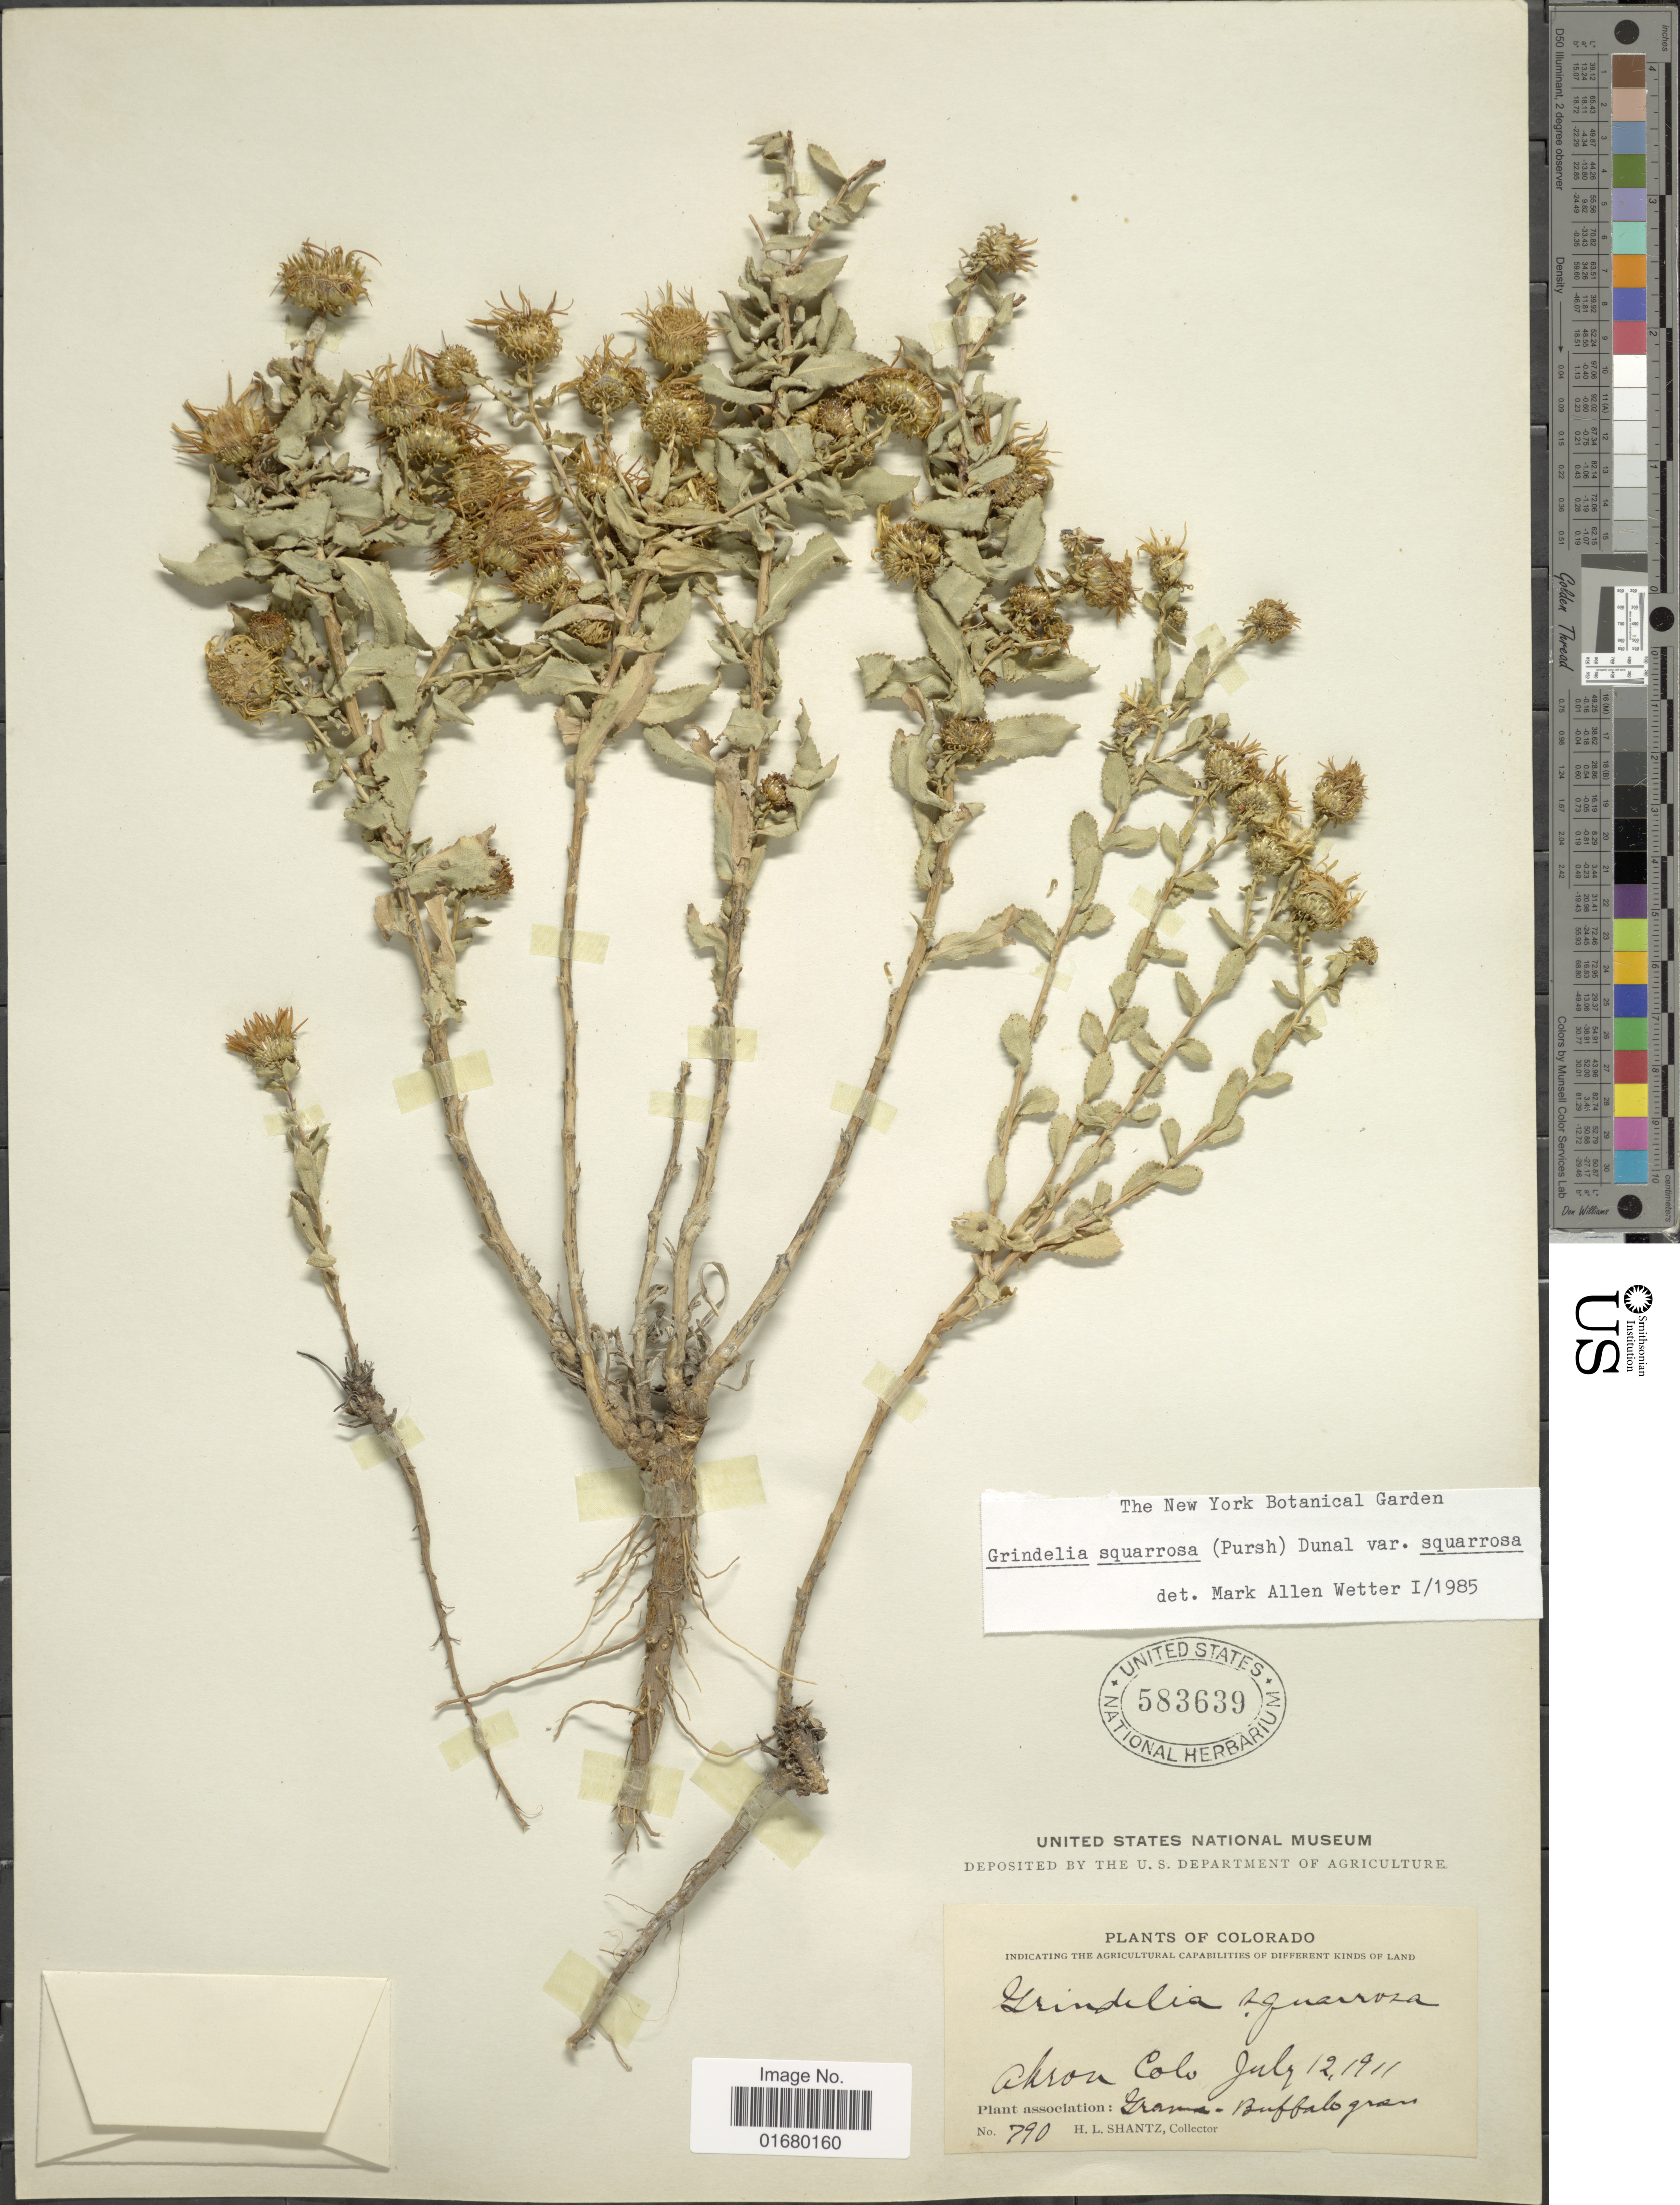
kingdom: Plantae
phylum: Tracheophyta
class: Magnoliopsida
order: Asterales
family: Asteraceae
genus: Grindelia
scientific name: Grindelia squarrosa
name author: (Pursh) Dunal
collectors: H. Shantz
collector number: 790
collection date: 1911-07-12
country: United States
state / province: Colorado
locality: Akron.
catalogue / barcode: US 583639